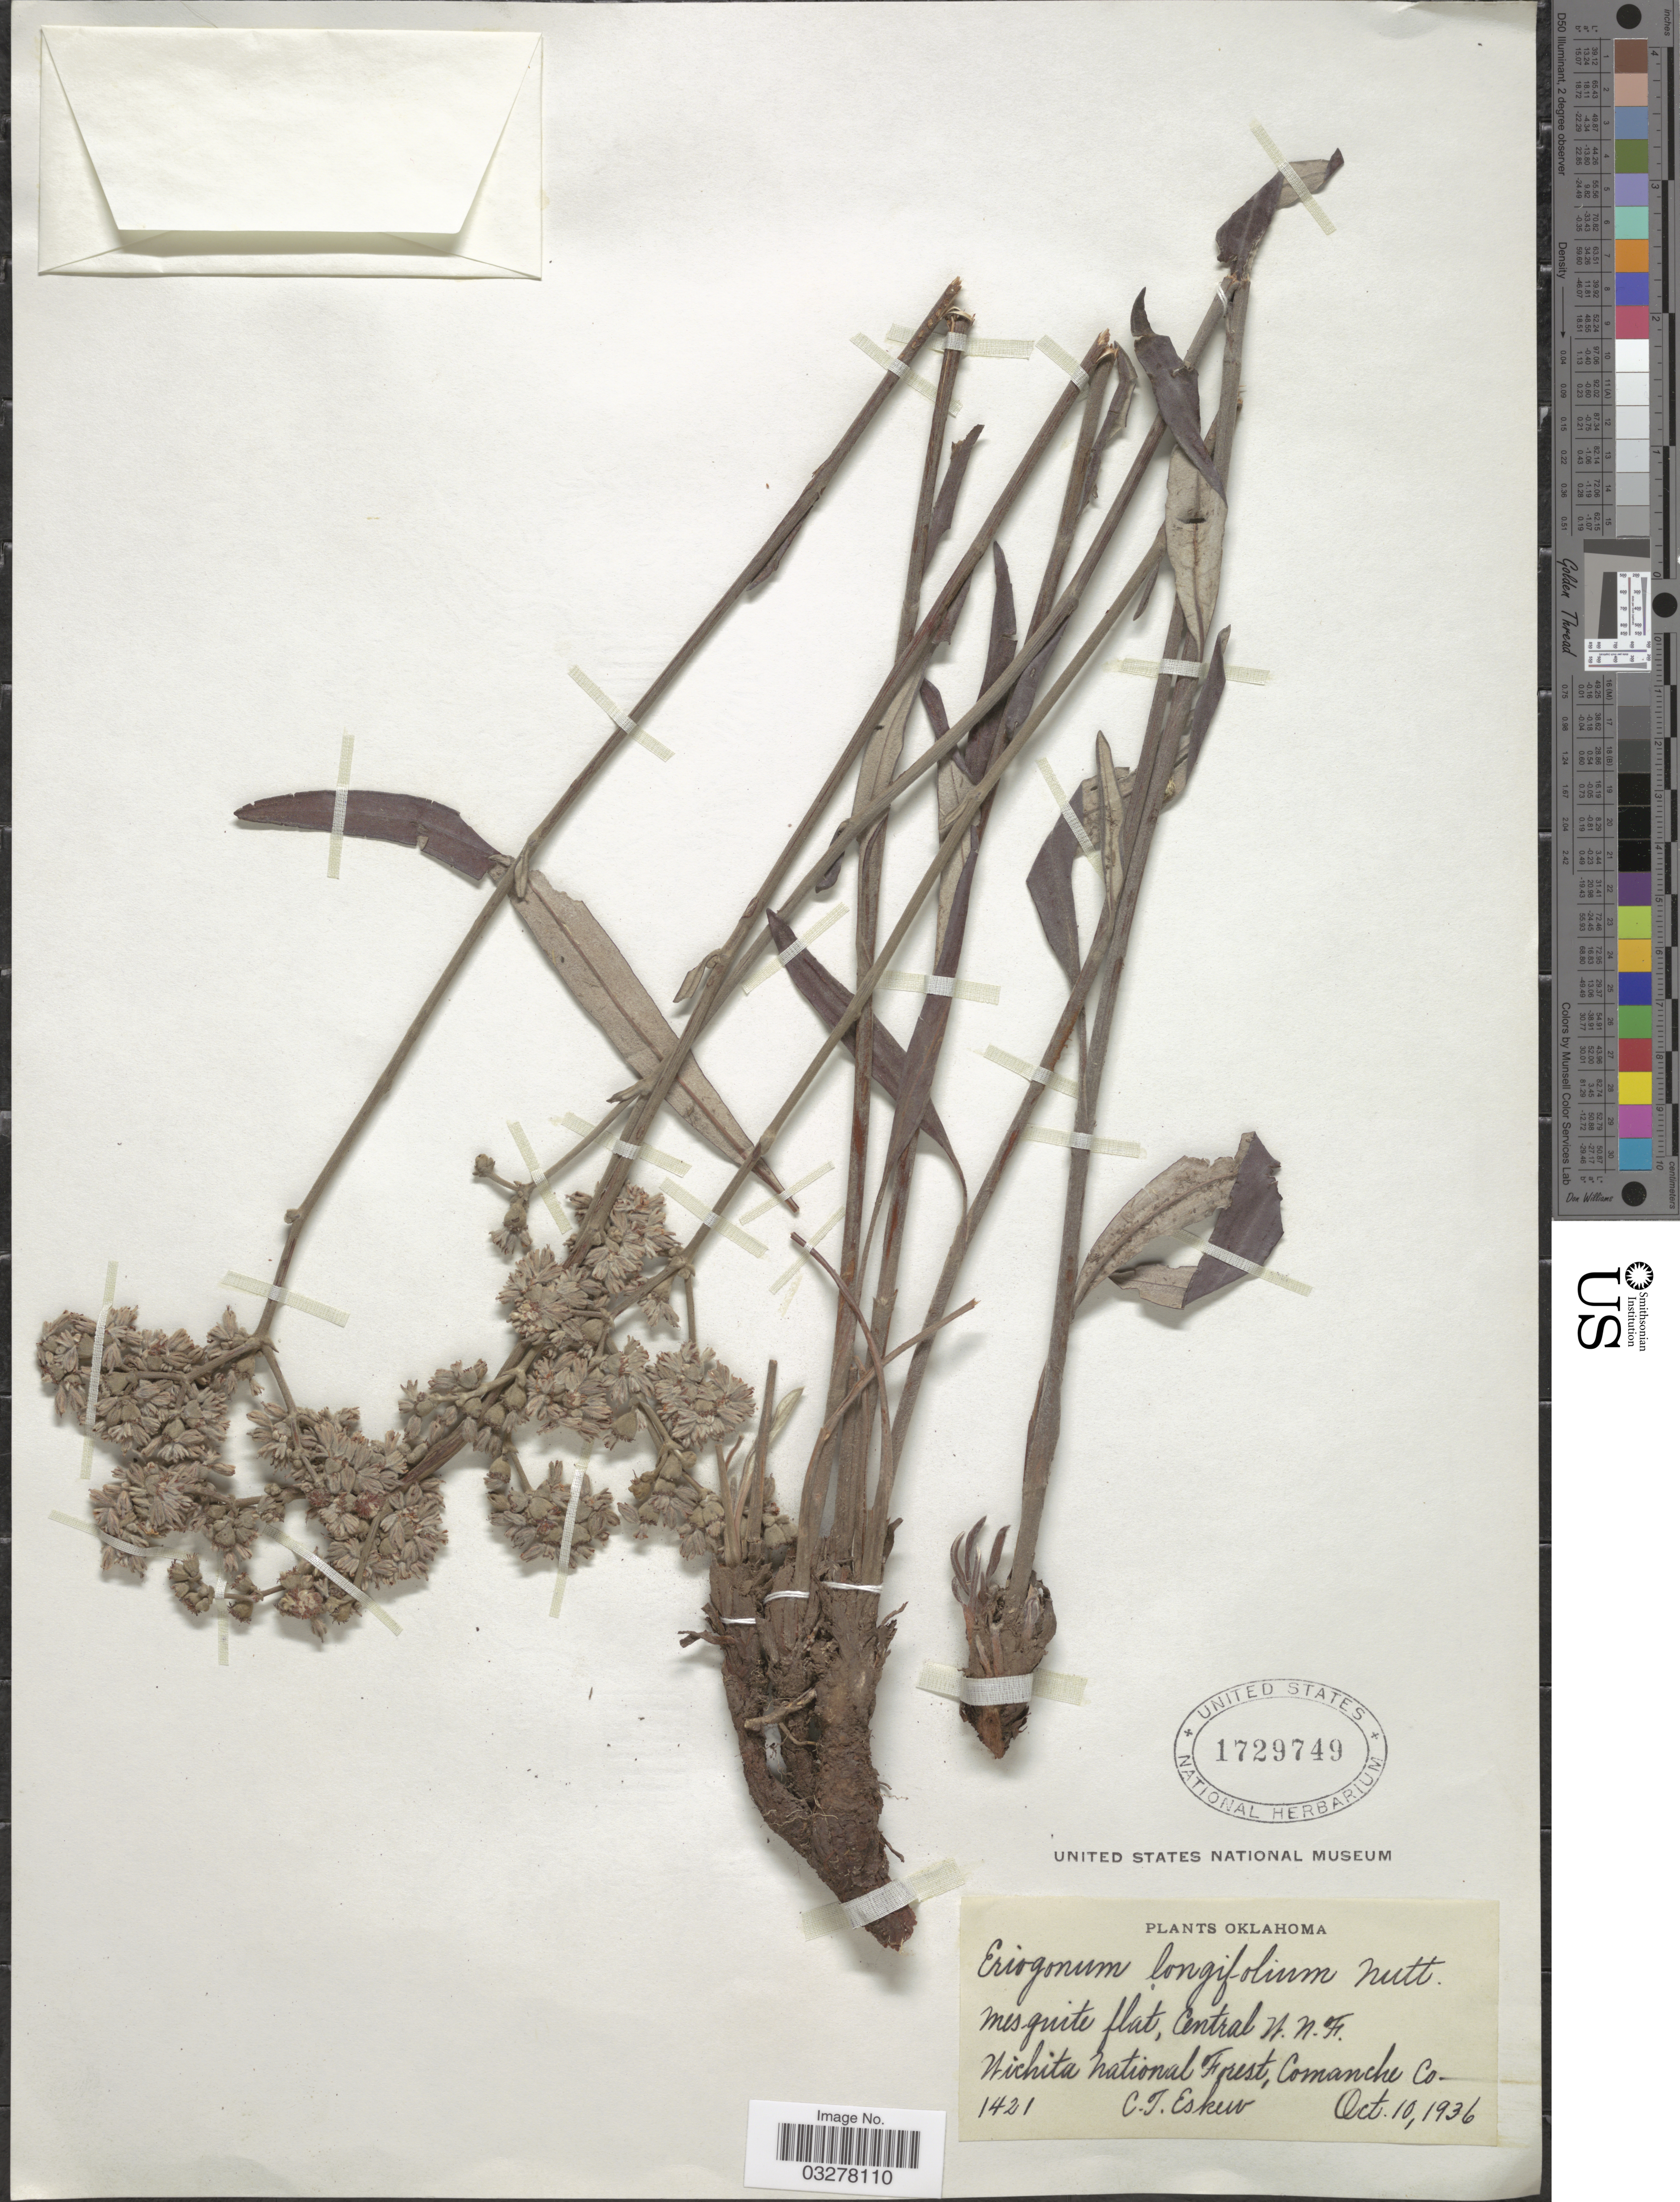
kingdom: Plantae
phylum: Tracheophyta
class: Magnoliopsida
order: Caryophyllales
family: Polygonaceae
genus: Eriogonum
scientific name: Eriogonum longifolium var. lindheimeri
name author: Gand.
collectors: C. Eskew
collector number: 1421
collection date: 1936-10-10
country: United States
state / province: Oklahoma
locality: Central W. N. F. Wichita National Forest, Comanche Co.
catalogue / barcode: US 1729749